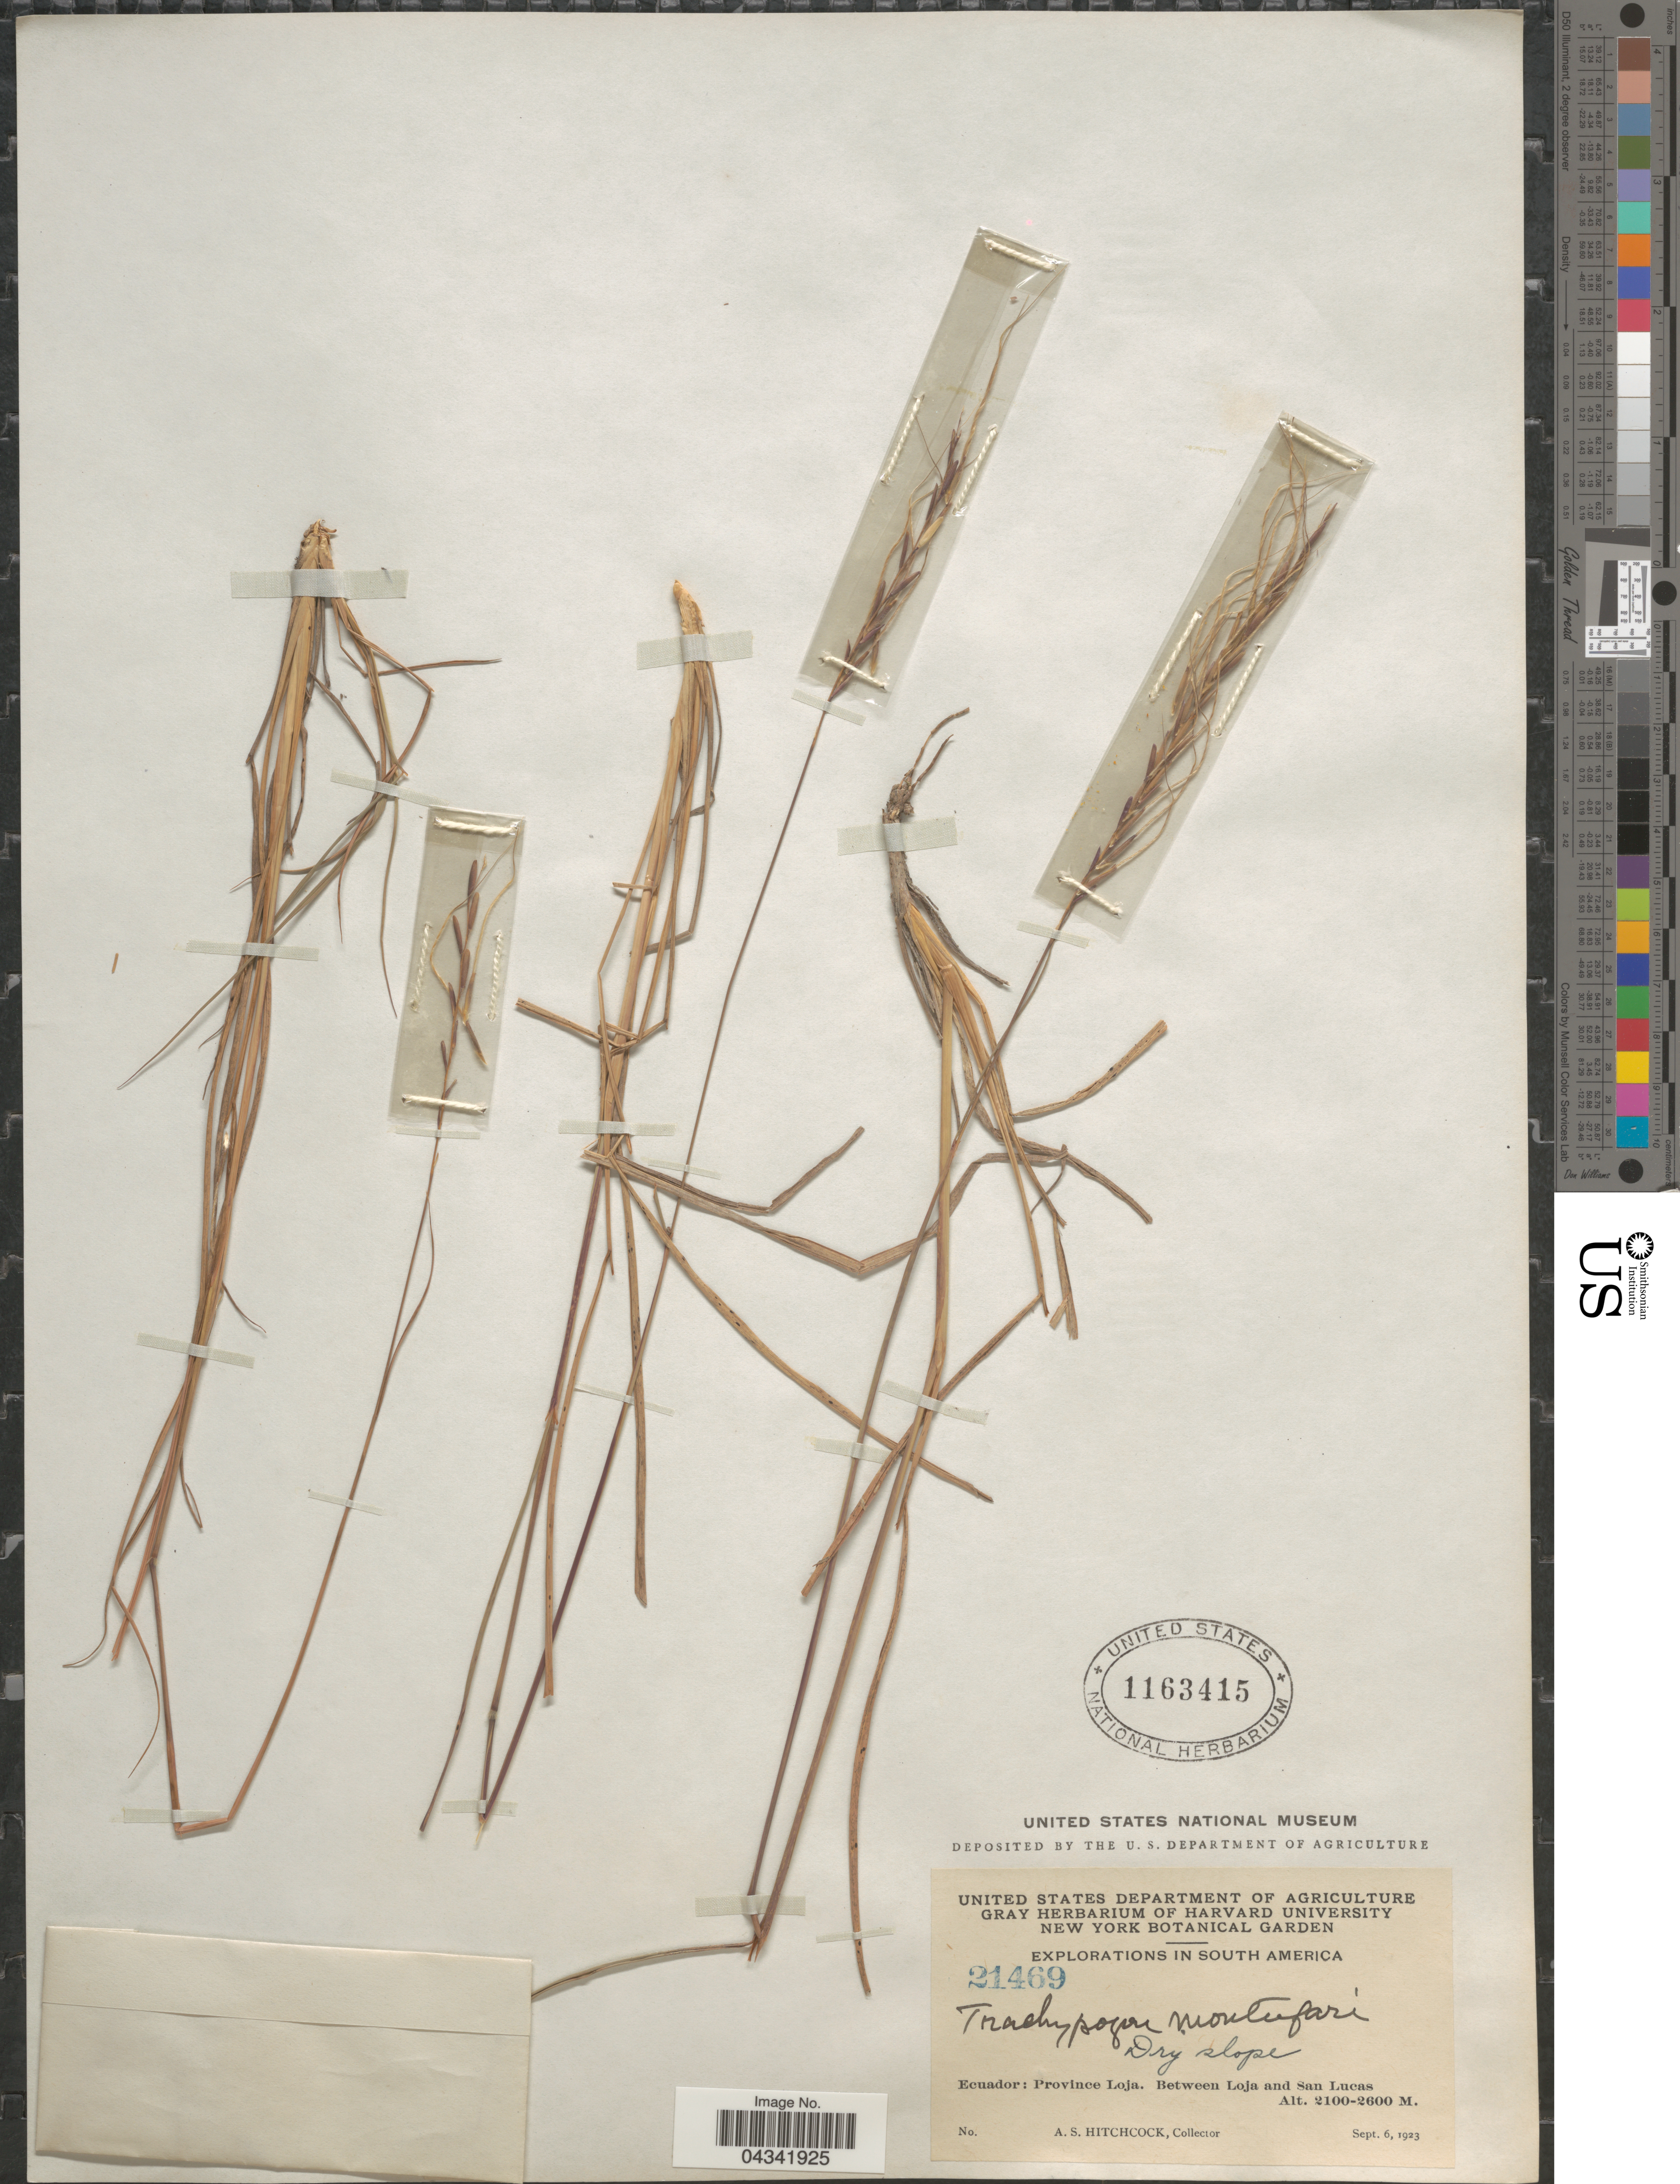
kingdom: Plantae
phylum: Tracheophyta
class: Liliopsida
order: Poales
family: Poaceae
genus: Trachypogon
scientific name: Trachypogon spicatus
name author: (L. f.) Kuntze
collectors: A. S. Hitchcock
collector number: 21469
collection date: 1923-09-06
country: Ecuador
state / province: Loja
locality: Explorations in South America. Between Loja and San Lucas.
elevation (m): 2100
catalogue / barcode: US 1163415